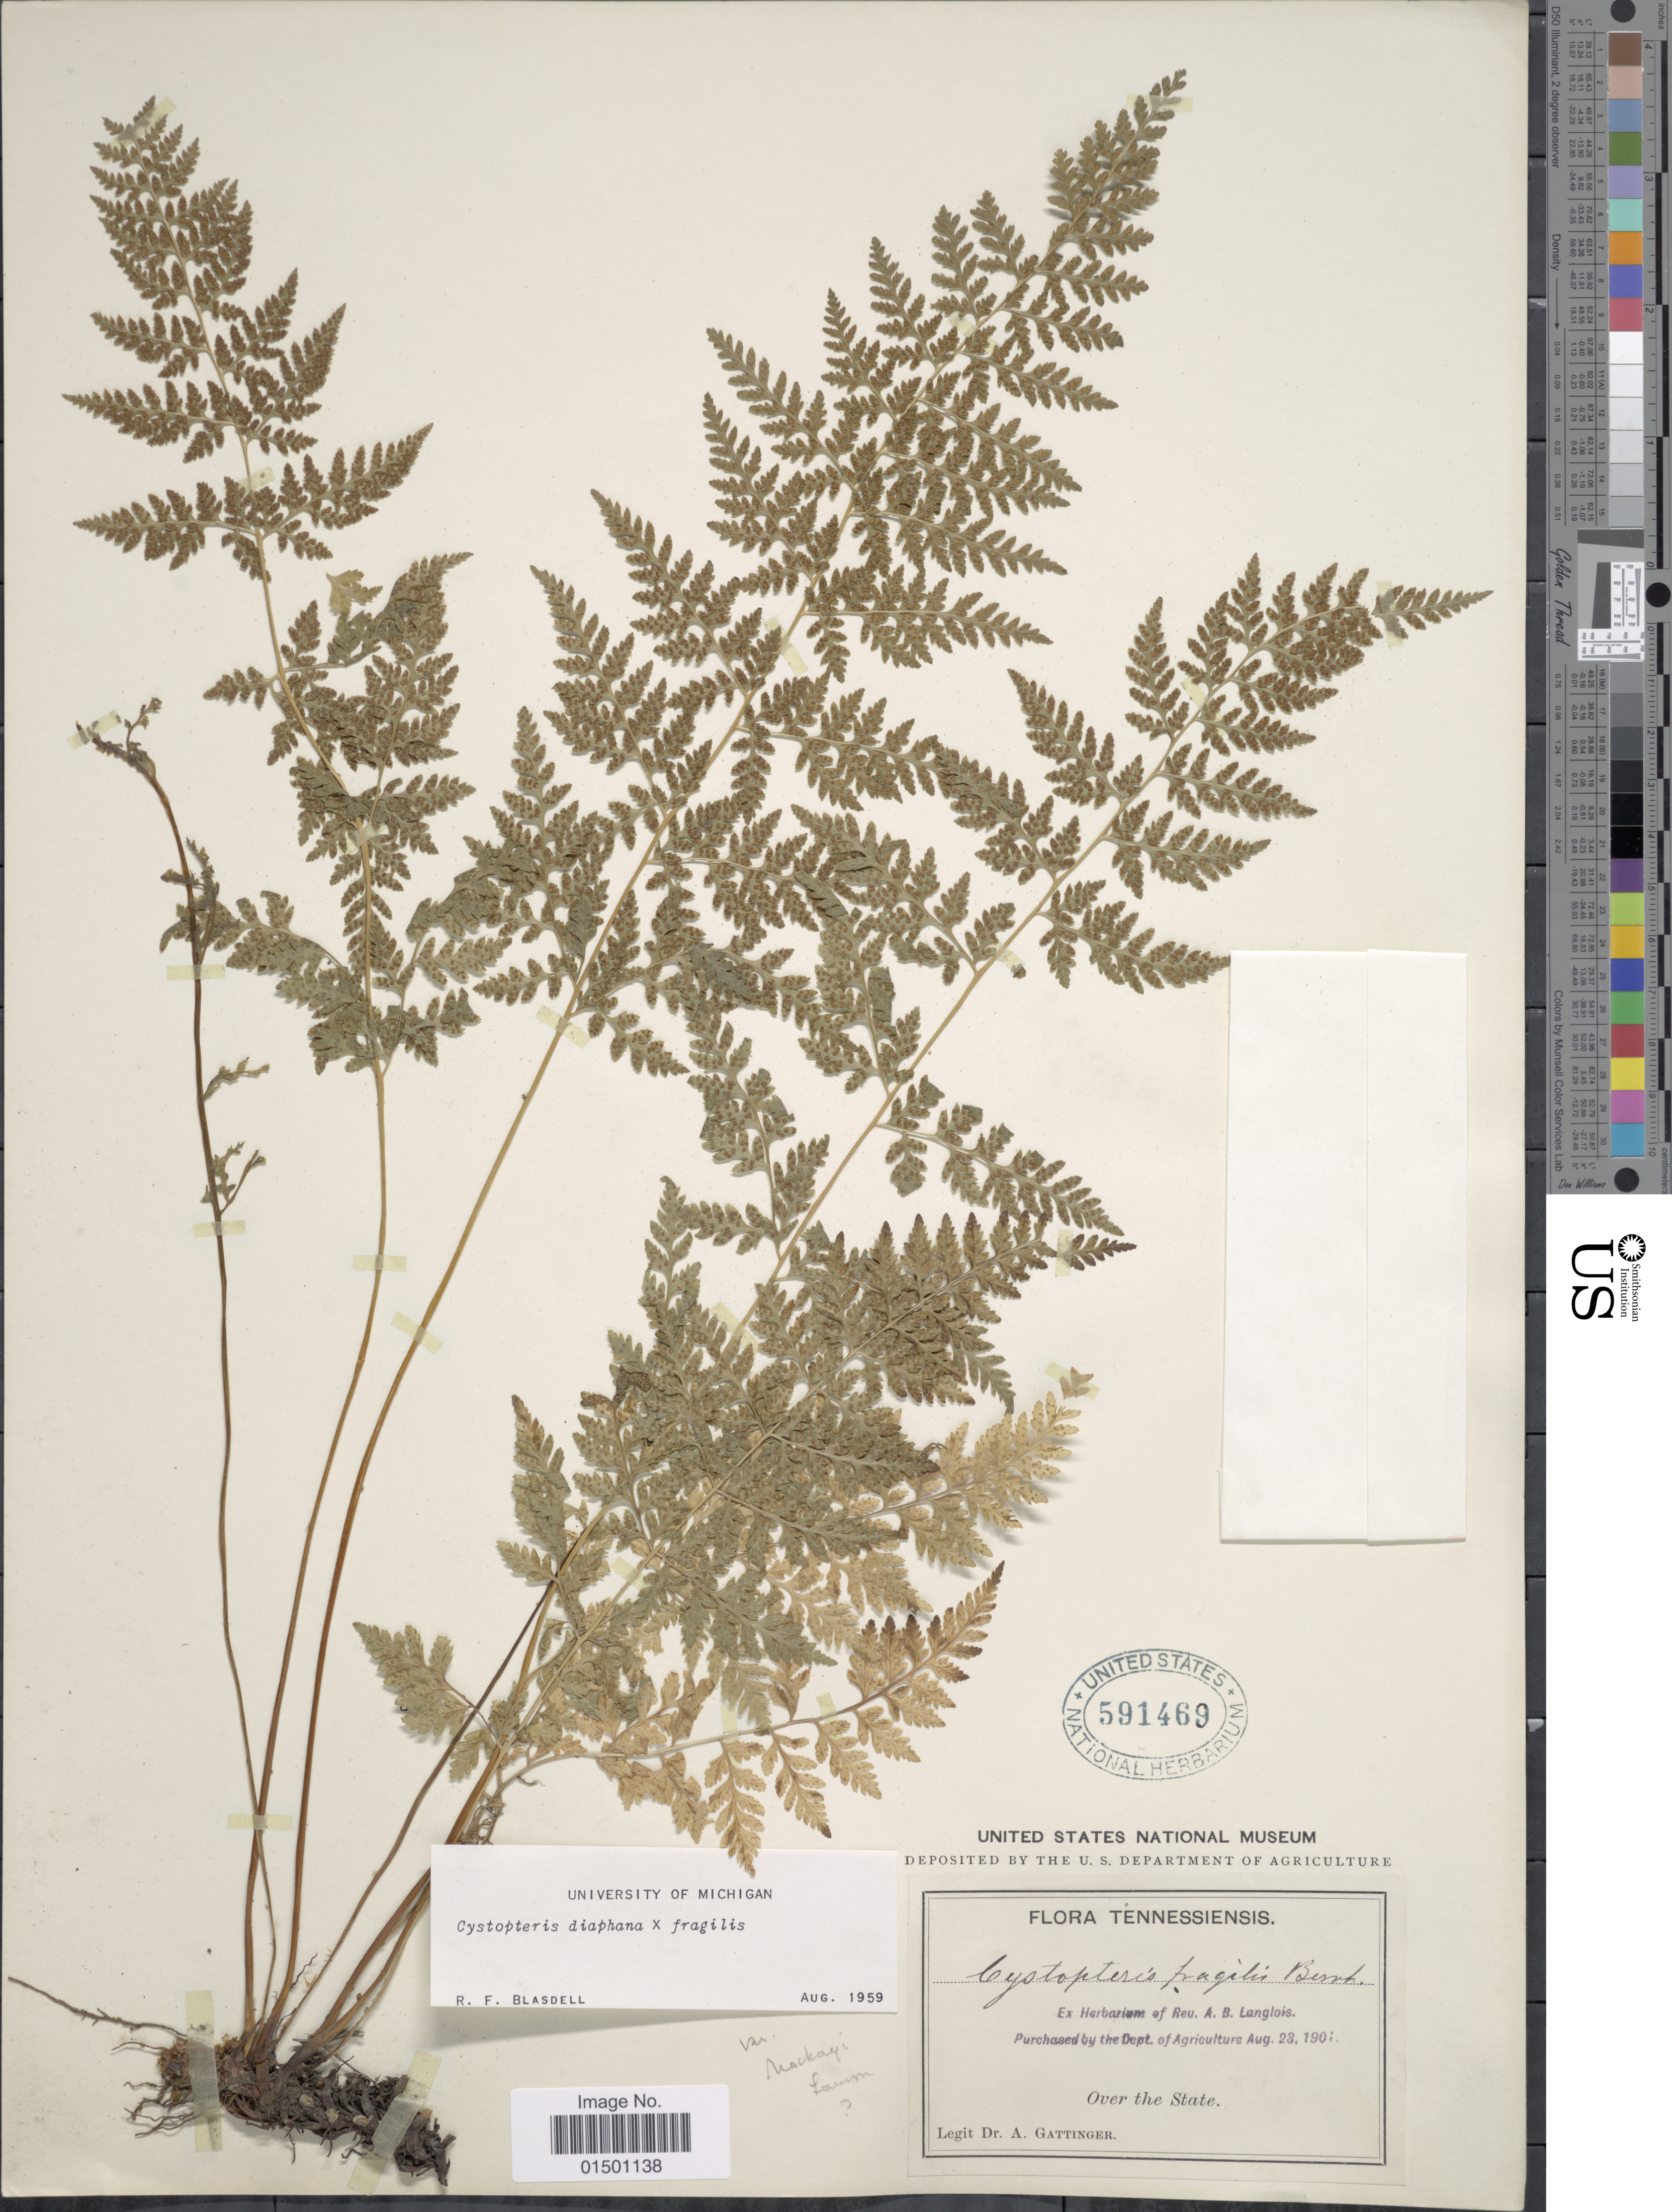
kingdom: Plantae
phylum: Tracheophyta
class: Polypodiopsida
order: Polypodiales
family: Cystopteridaceae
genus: Cystopteris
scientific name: Cystopteris diaphana x C. fragilis (L.) Bernh.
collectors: A. Gattinger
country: United States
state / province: Tennessee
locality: Over the State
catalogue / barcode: US 591469